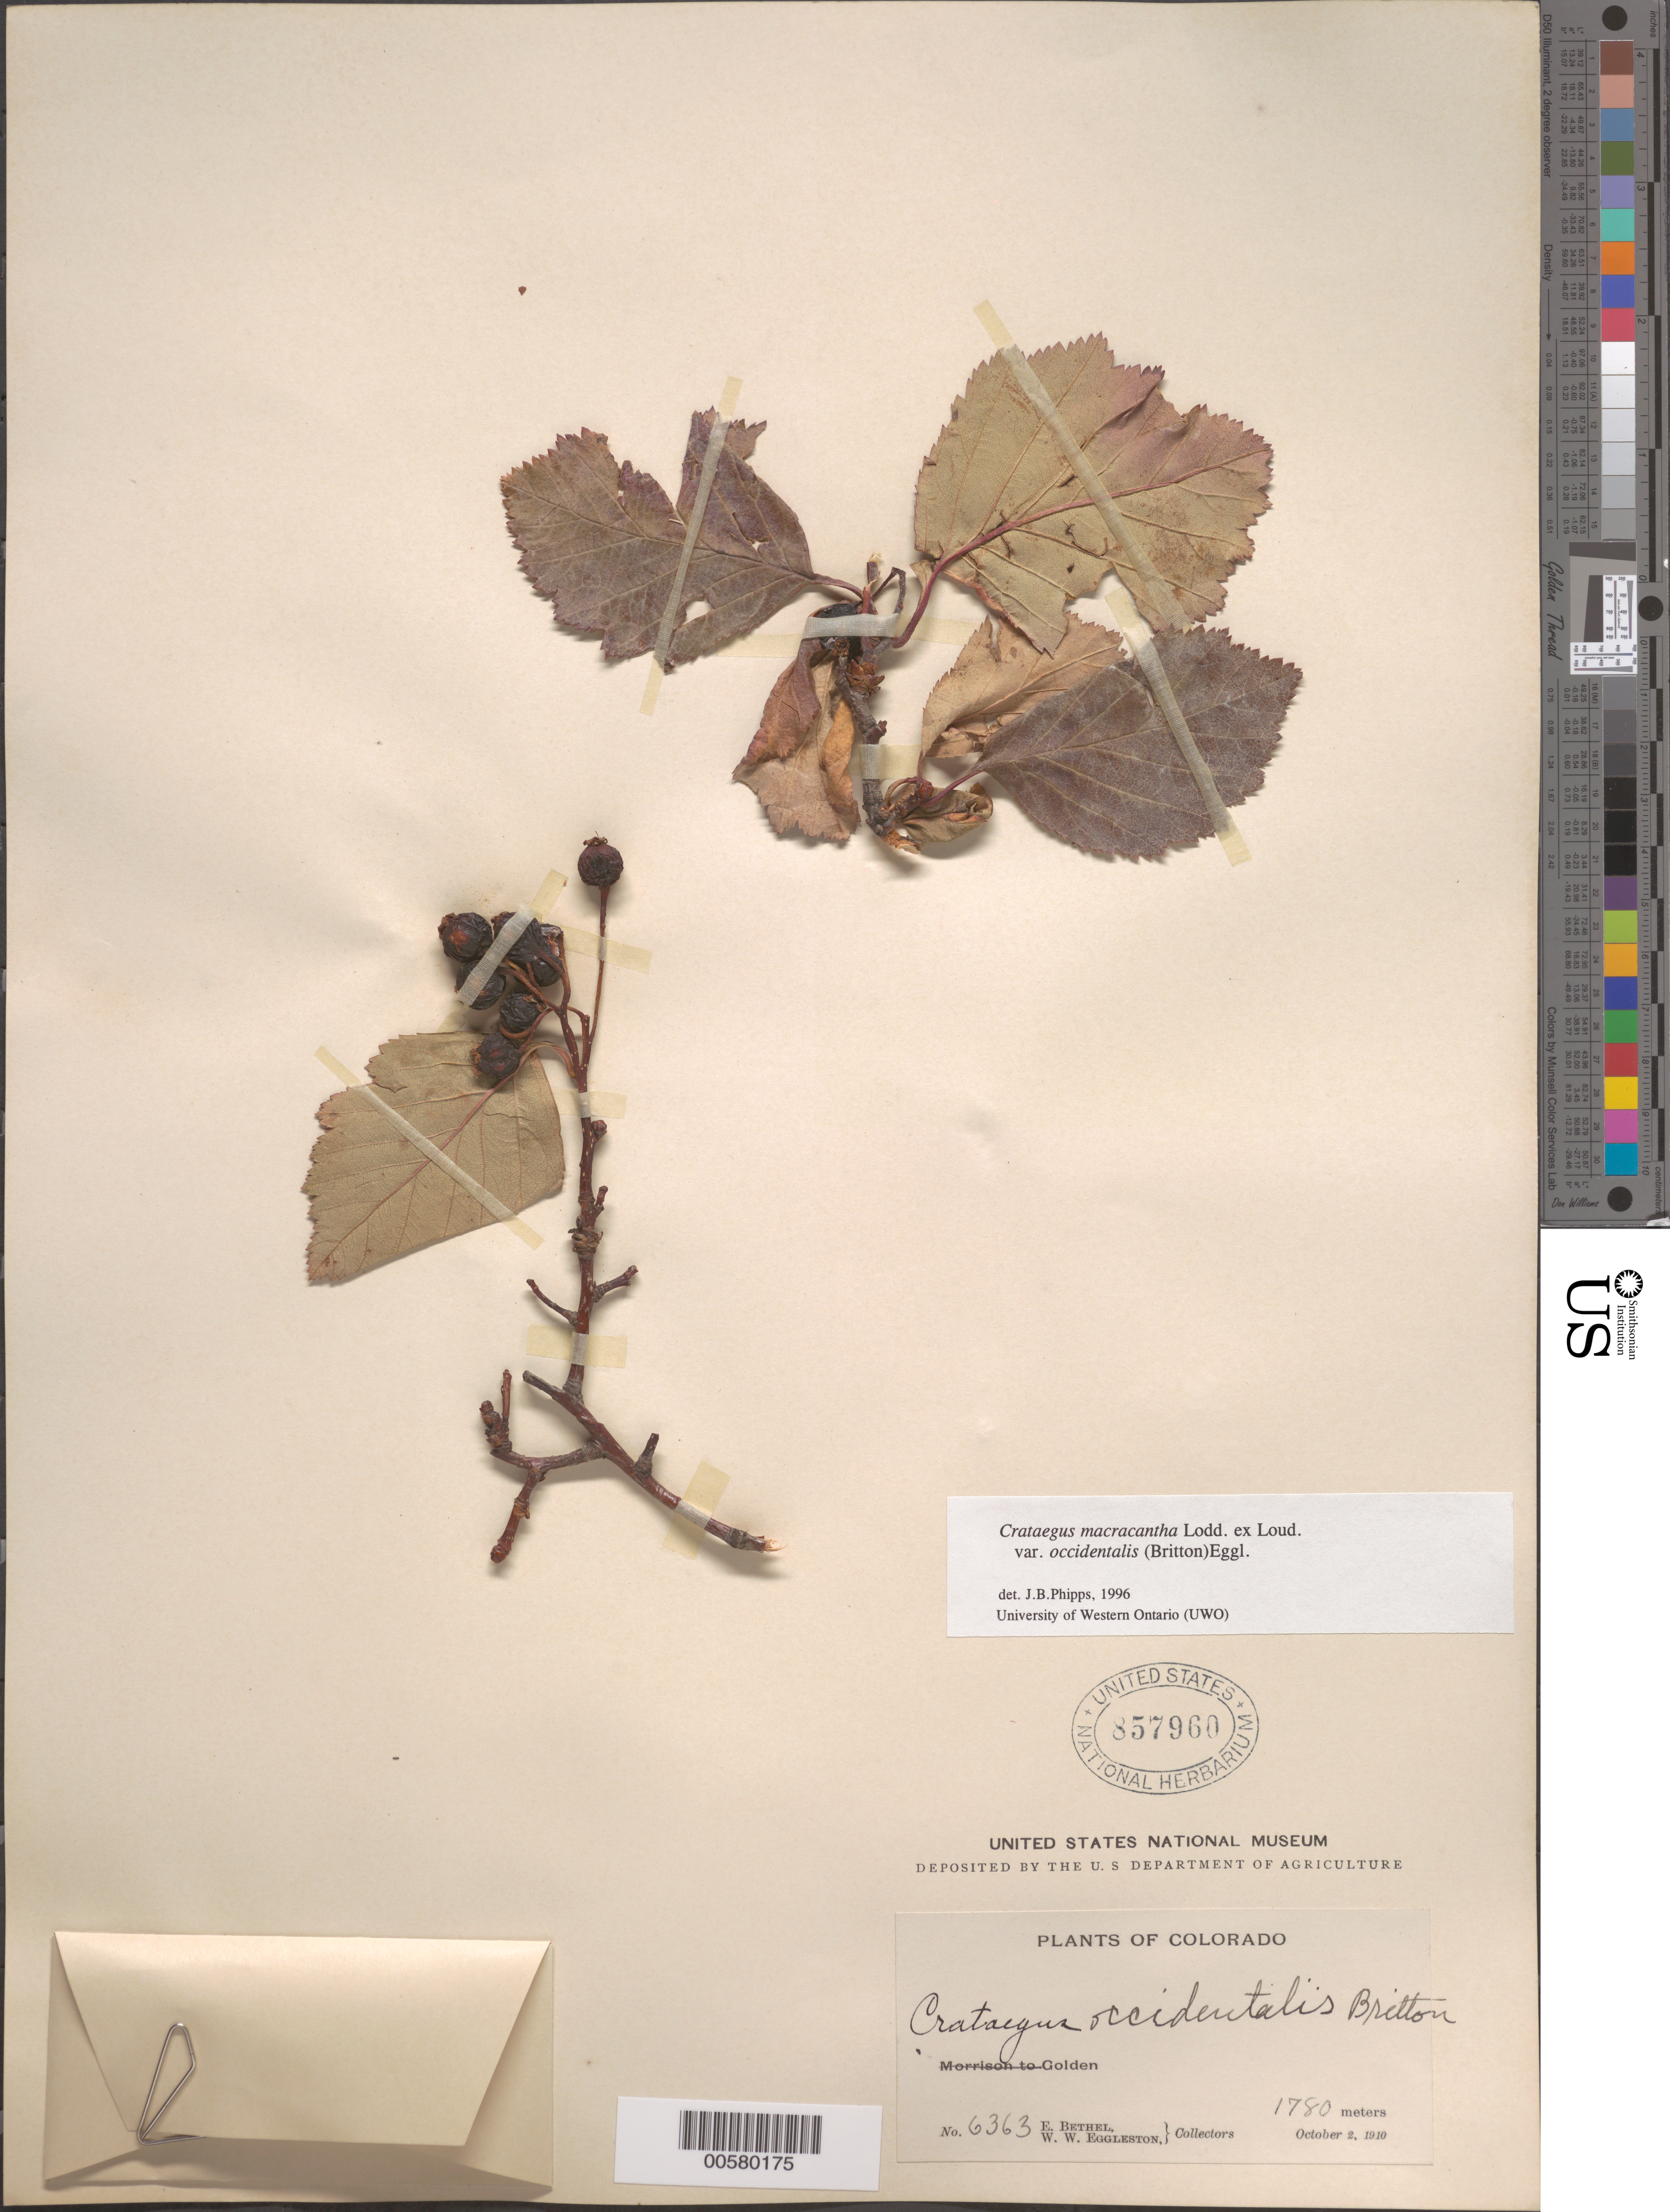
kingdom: Plantae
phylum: Tracheophyta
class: Magnoliopsida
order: Rosales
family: Rosaceae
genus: Crataegus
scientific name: Crataegus macracantha var. occidentalis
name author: (Britton) Eggl.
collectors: E. Bethel & W. W. Eggleston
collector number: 6363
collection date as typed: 02 Oct 1910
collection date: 1910-10-02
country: United States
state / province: Colorado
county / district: Jefferson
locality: Golden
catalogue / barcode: US 857960